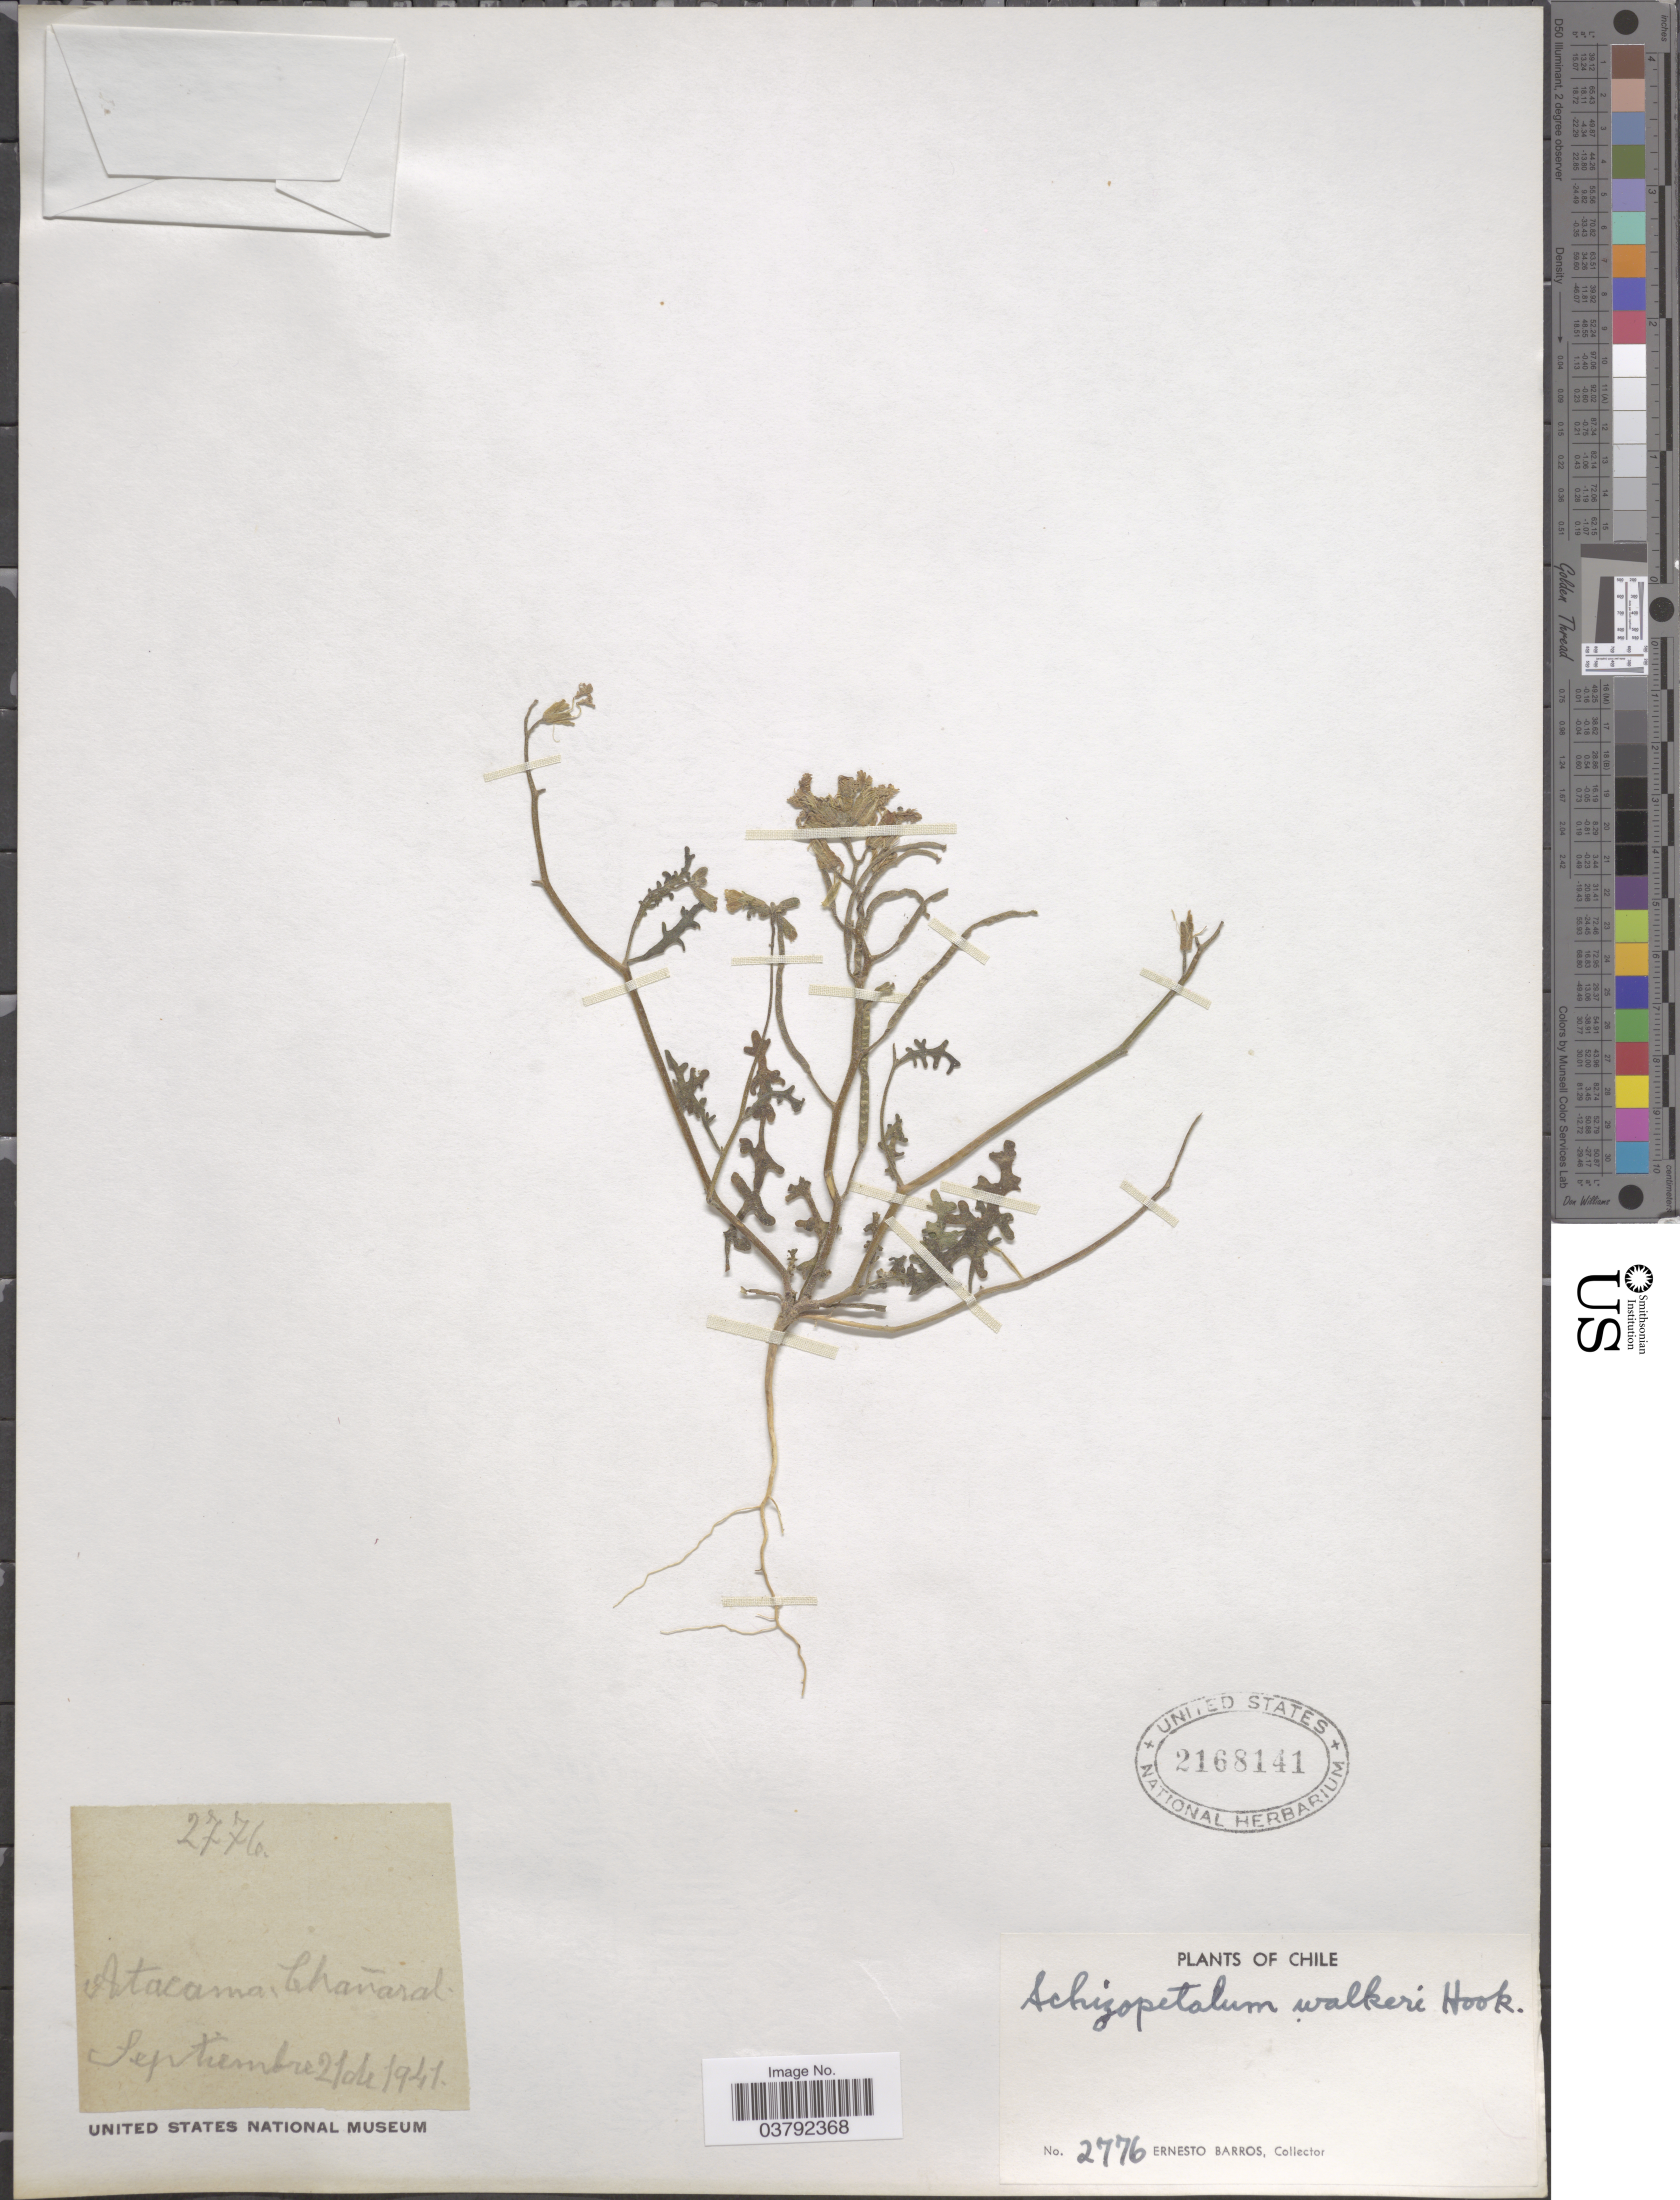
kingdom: Plantae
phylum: Tracheophyta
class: Magnoliopsida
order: Brassicales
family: Brassicaceae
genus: Schizopetalon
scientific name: Schizopetalon biseriatum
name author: Phil.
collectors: E. Barros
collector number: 2776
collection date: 1941-09-21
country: Chile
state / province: Atacama (III)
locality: Atacama, Chañaral.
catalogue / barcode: US 2168141